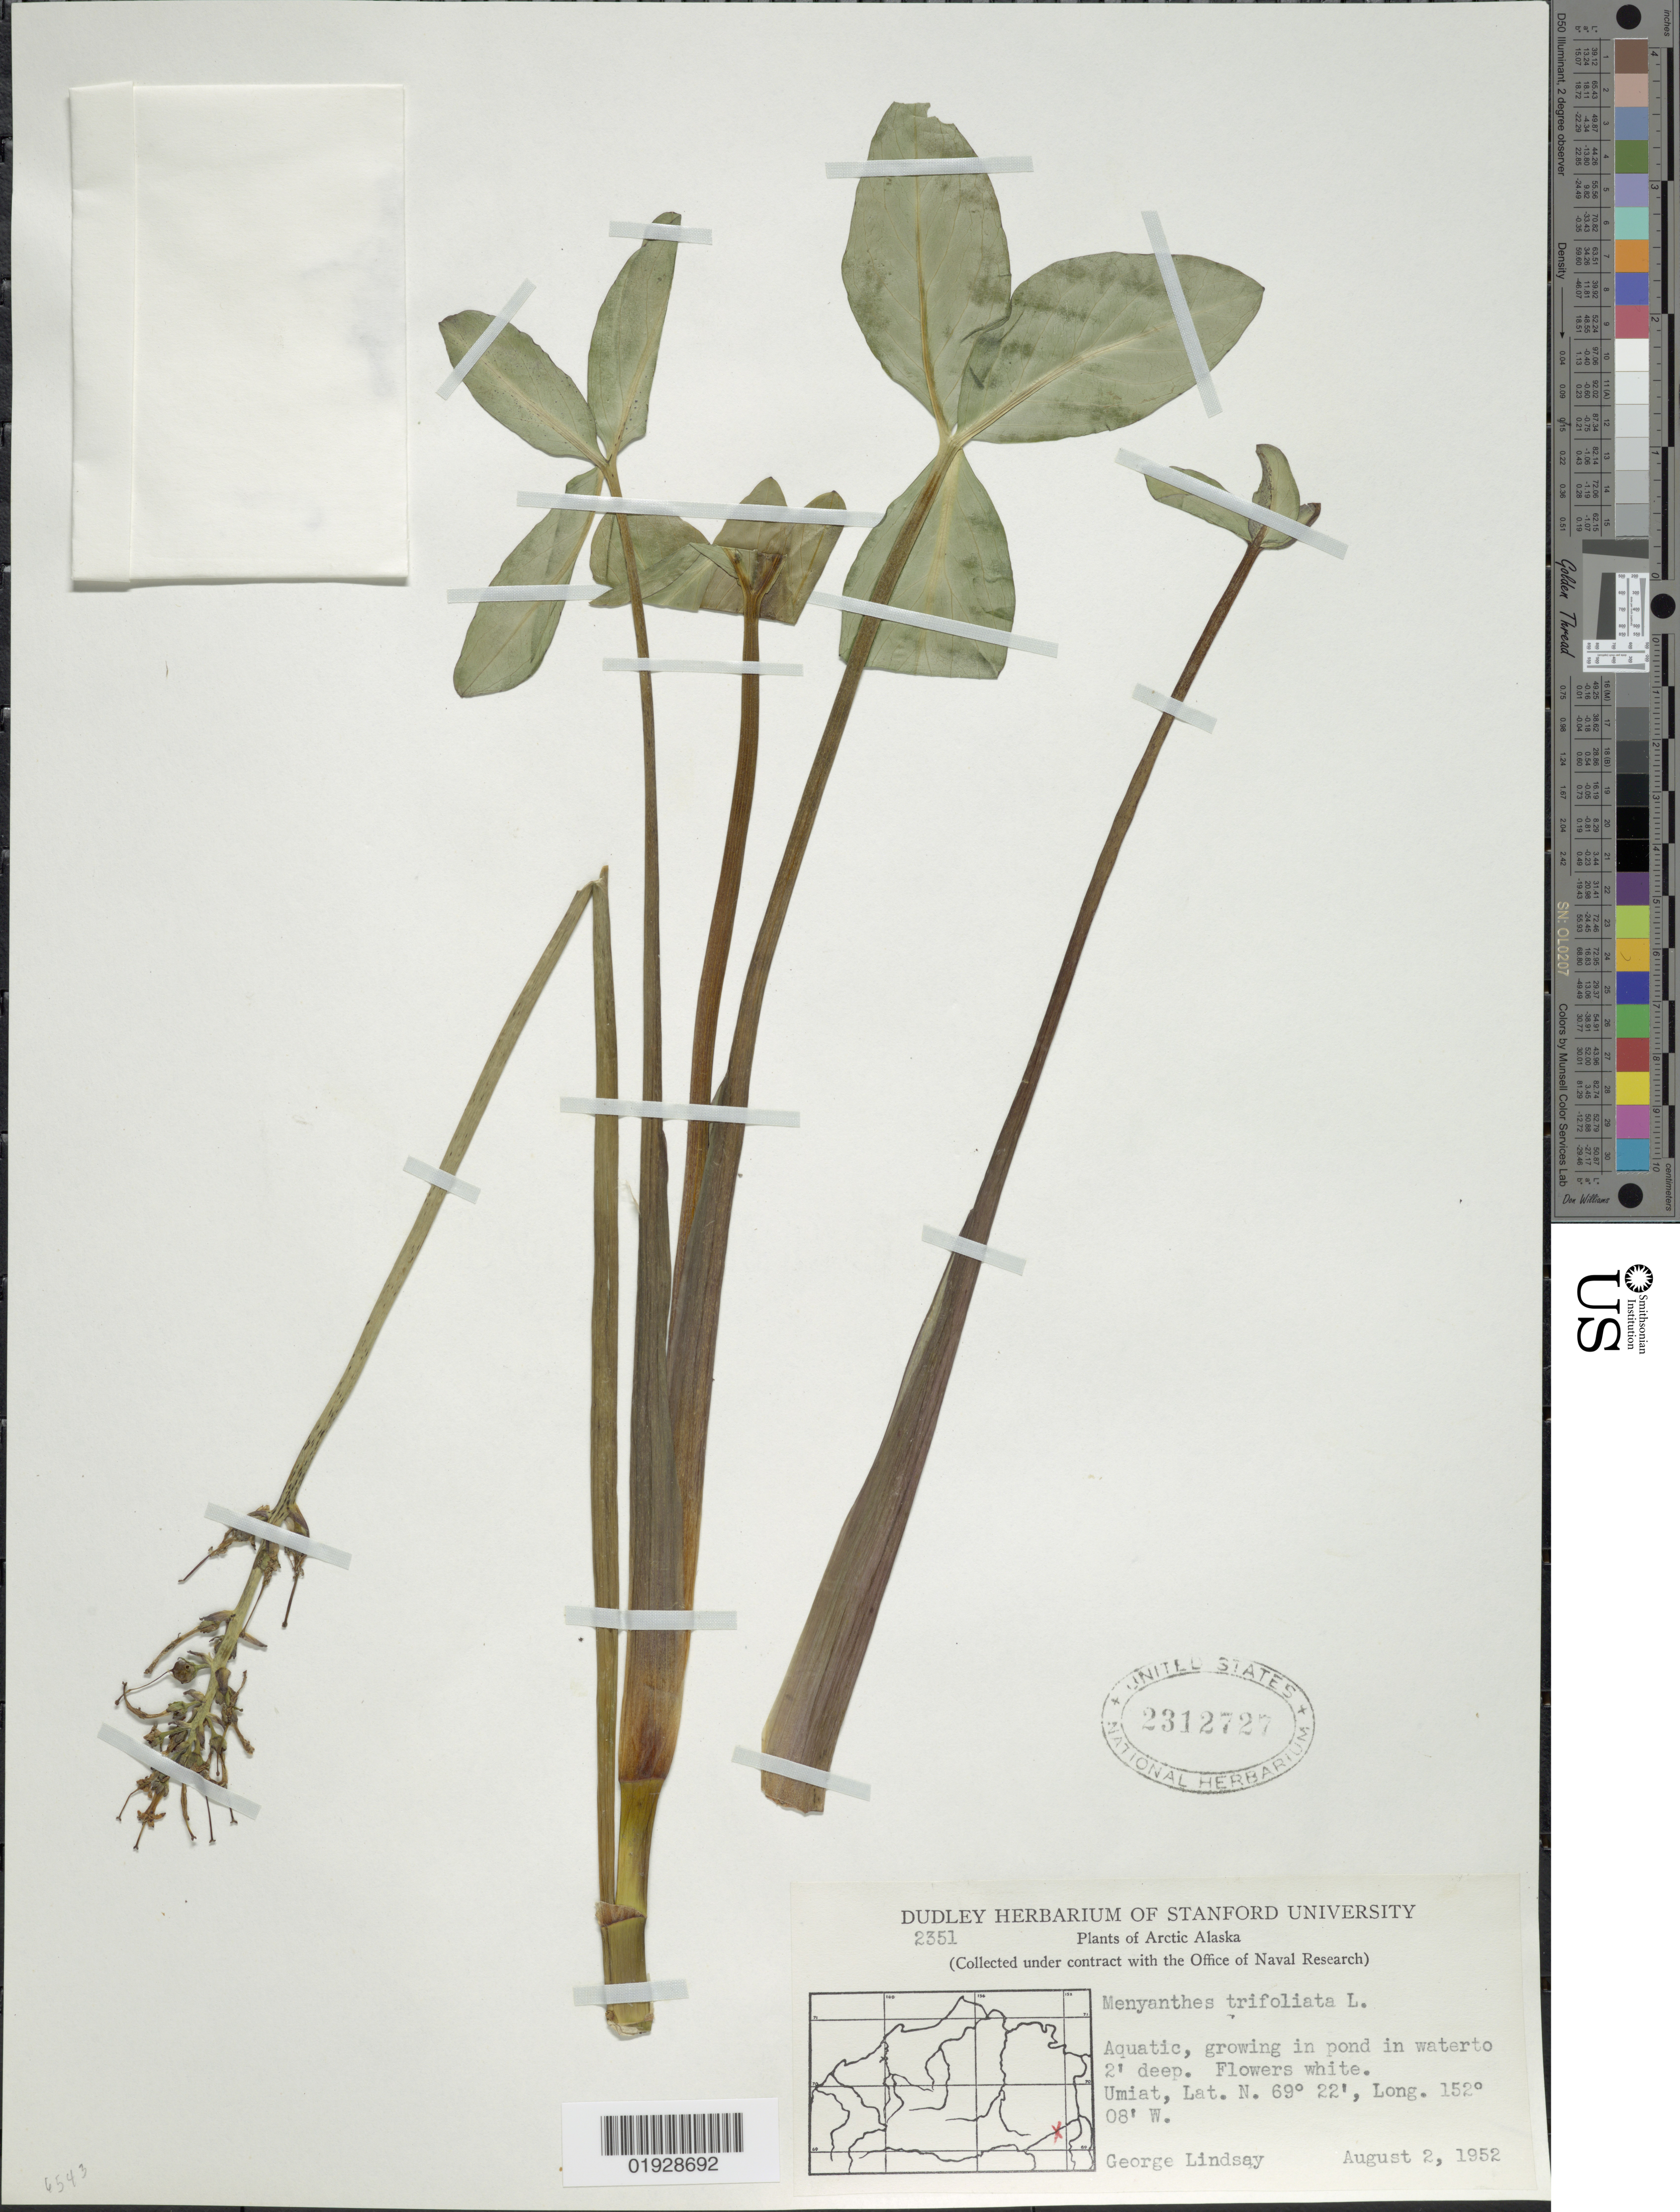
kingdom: Plantae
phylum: Tracheophyta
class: Magnoliopsida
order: Asterales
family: Menyanthaceae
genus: Menyanthes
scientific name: Menyanthes trifoliata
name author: L.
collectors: G. Lindsay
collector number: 2351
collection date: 1952-08-02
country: United States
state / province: Alaska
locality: Arctic Alaska. Umiat.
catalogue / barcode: US 2312727